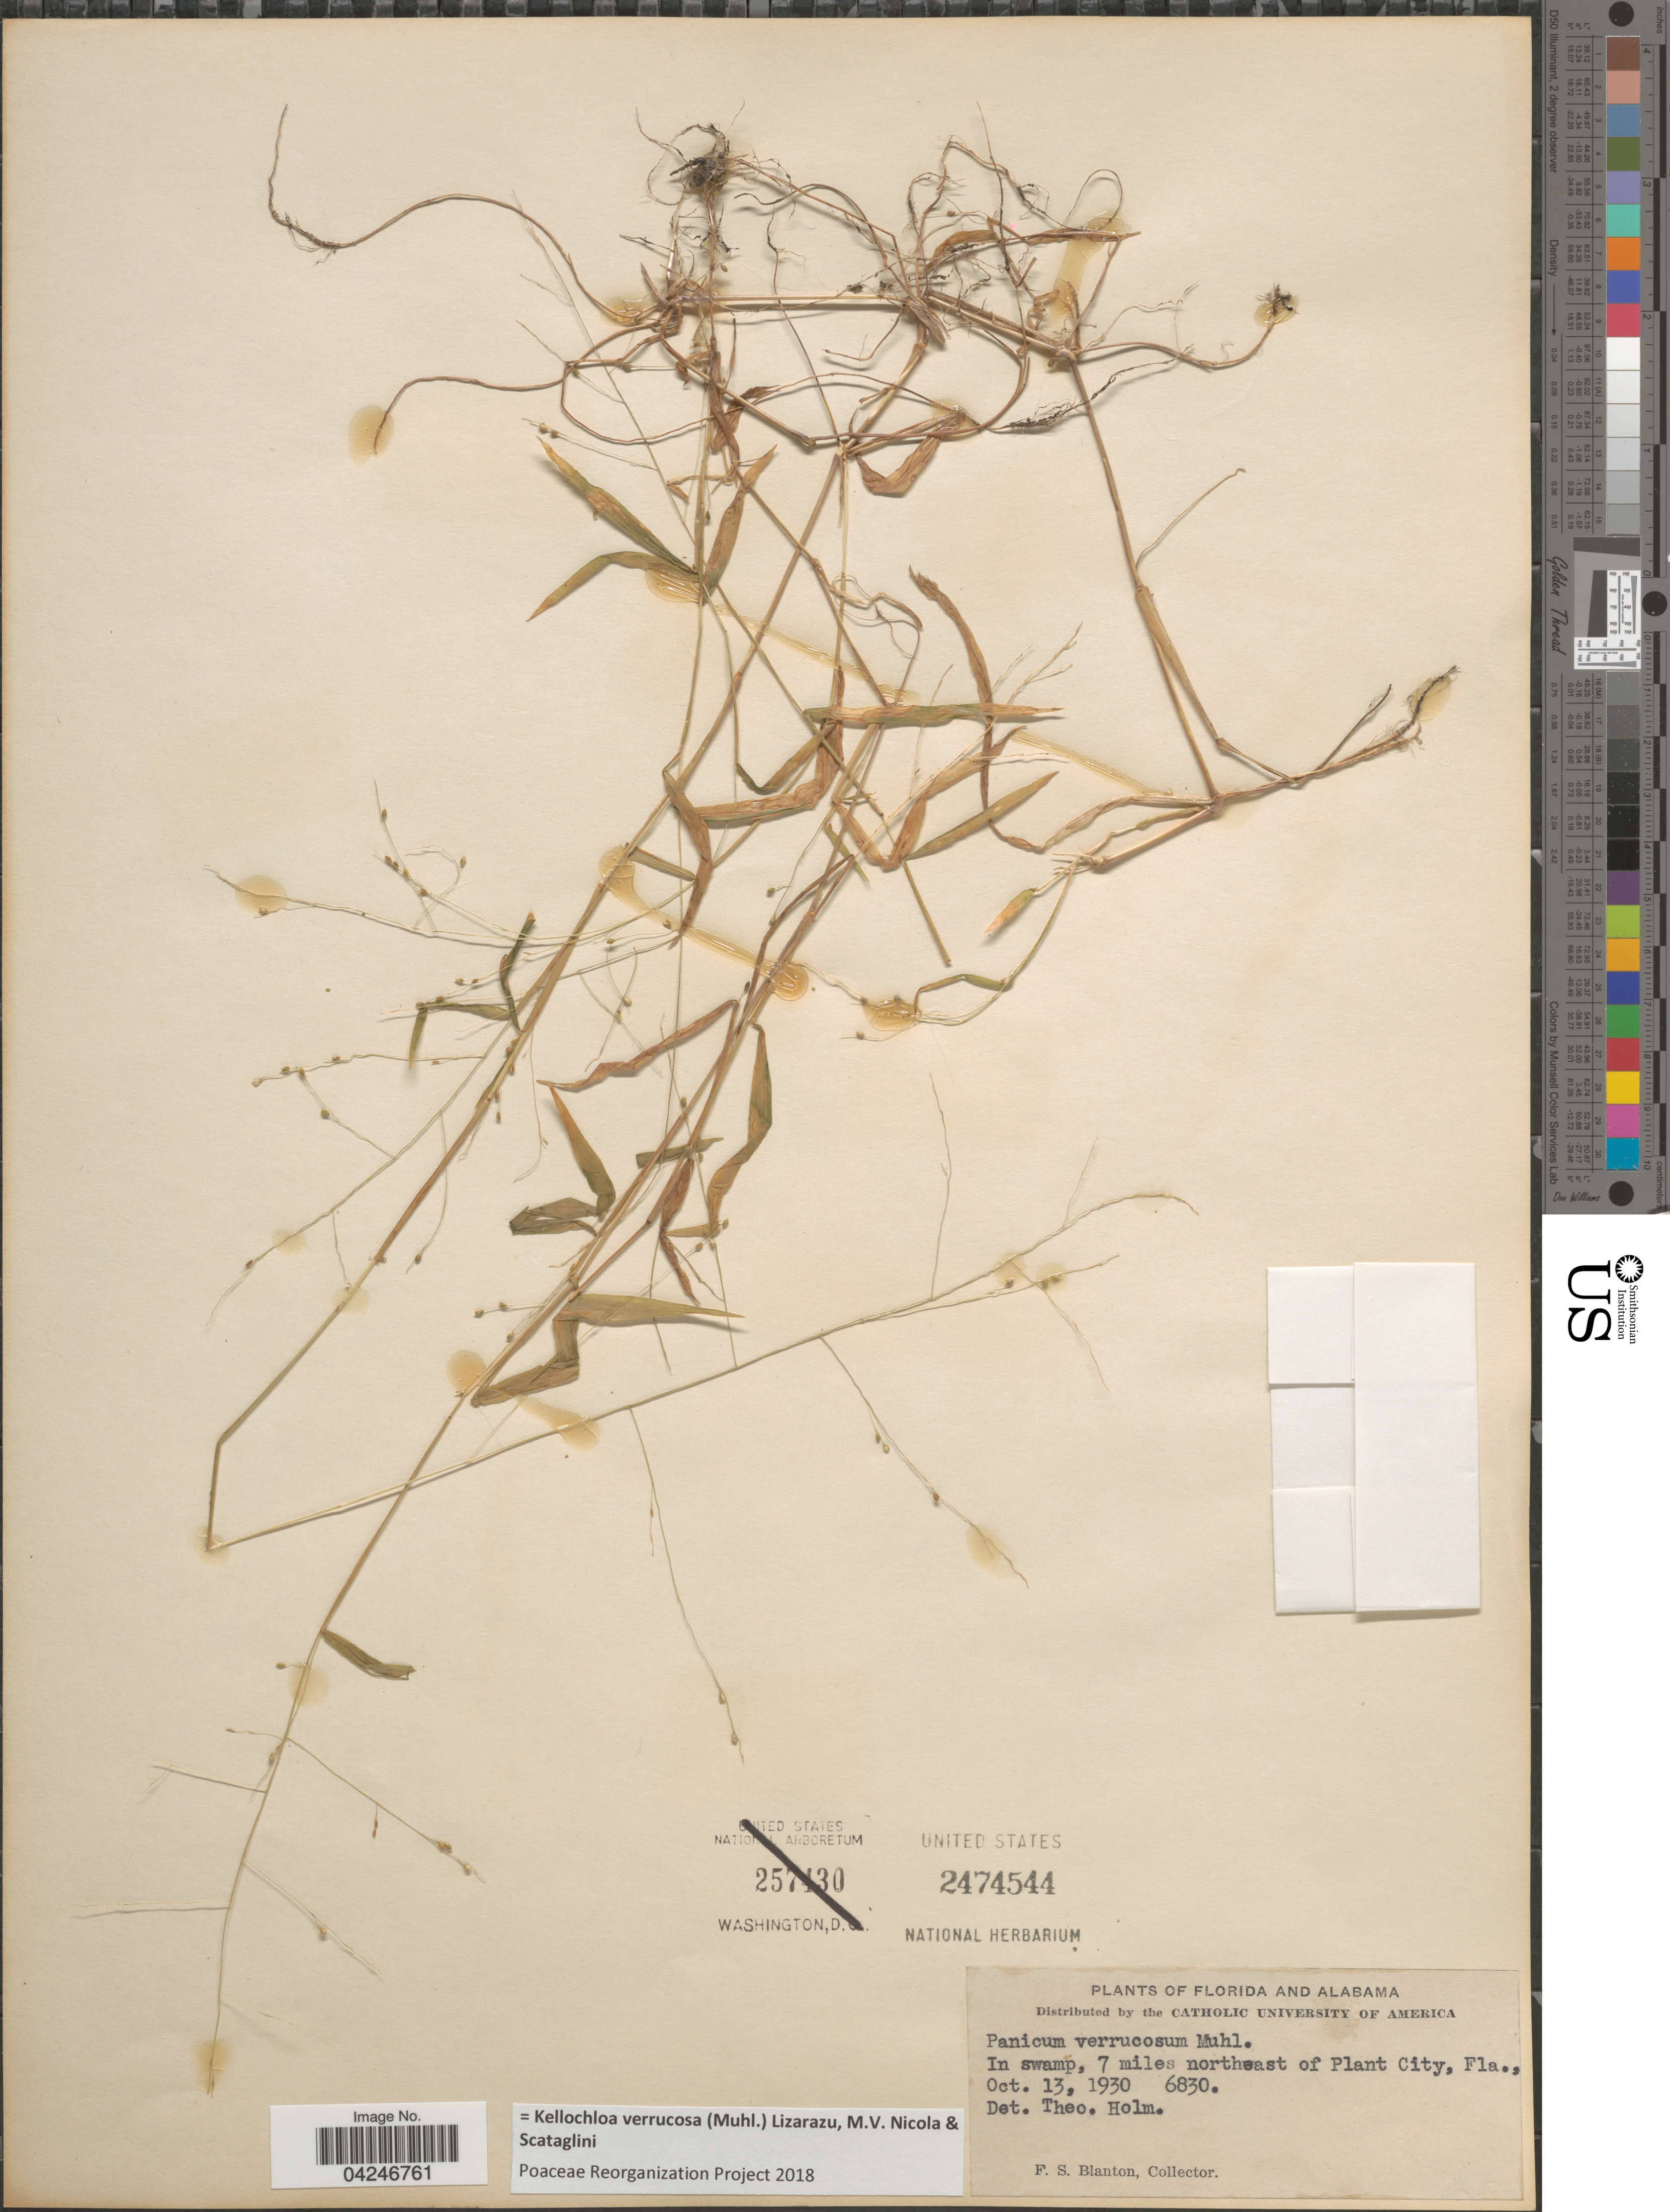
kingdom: Plantae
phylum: Tracheophyta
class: Liliopsida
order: Poales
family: Poaceae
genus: Kellochloa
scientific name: Kellochloa verrucosa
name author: (Muhl.) Lizarazu et al.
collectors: F. S. Blanton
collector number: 6830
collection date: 1930-10-13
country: United States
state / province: Florida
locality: In swamp, 7 miles northeast of Plant City.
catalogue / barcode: US 2474544